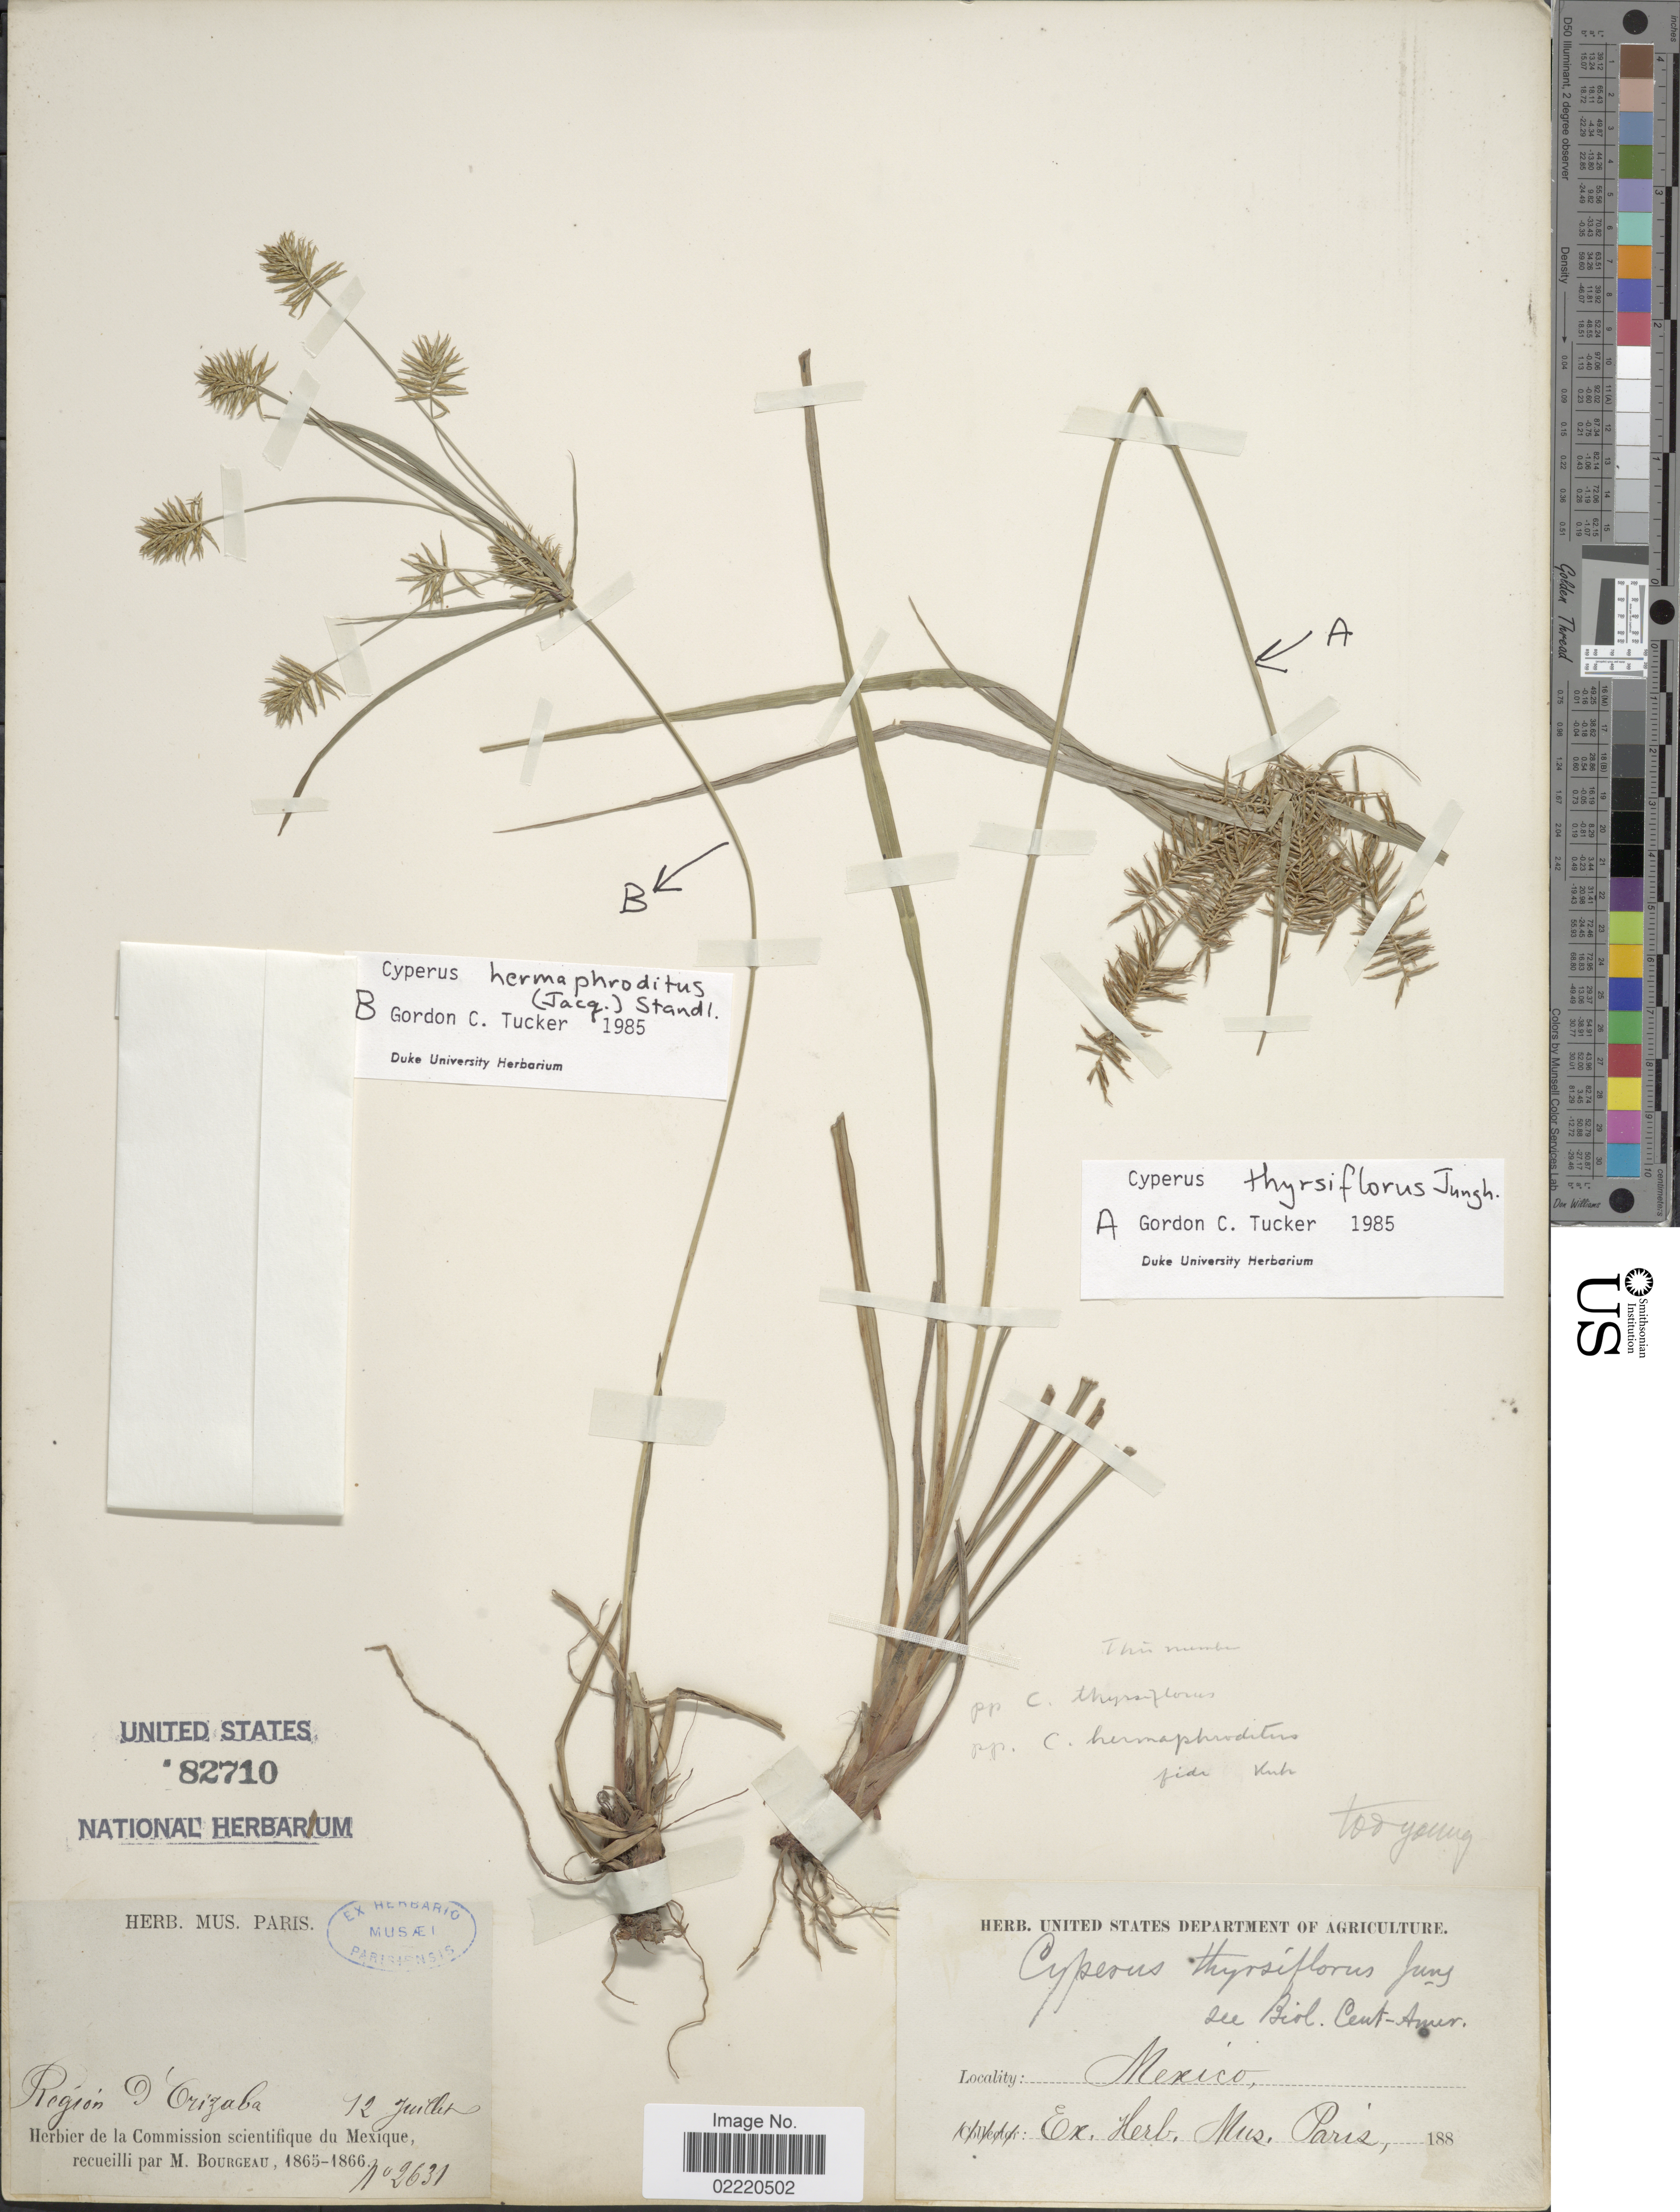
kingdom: Plantae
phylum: Tracheophyta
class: Liliopsida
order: Poales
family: Cyperaceae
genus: Cyperus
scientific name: Cyperus thyrsiflorus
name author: Jungh.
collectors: M. Bourgeau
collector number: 2631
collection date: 1865-07-12/1866-07-20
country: Mexico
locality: Region d'Orizaba.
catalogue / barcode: US 82710